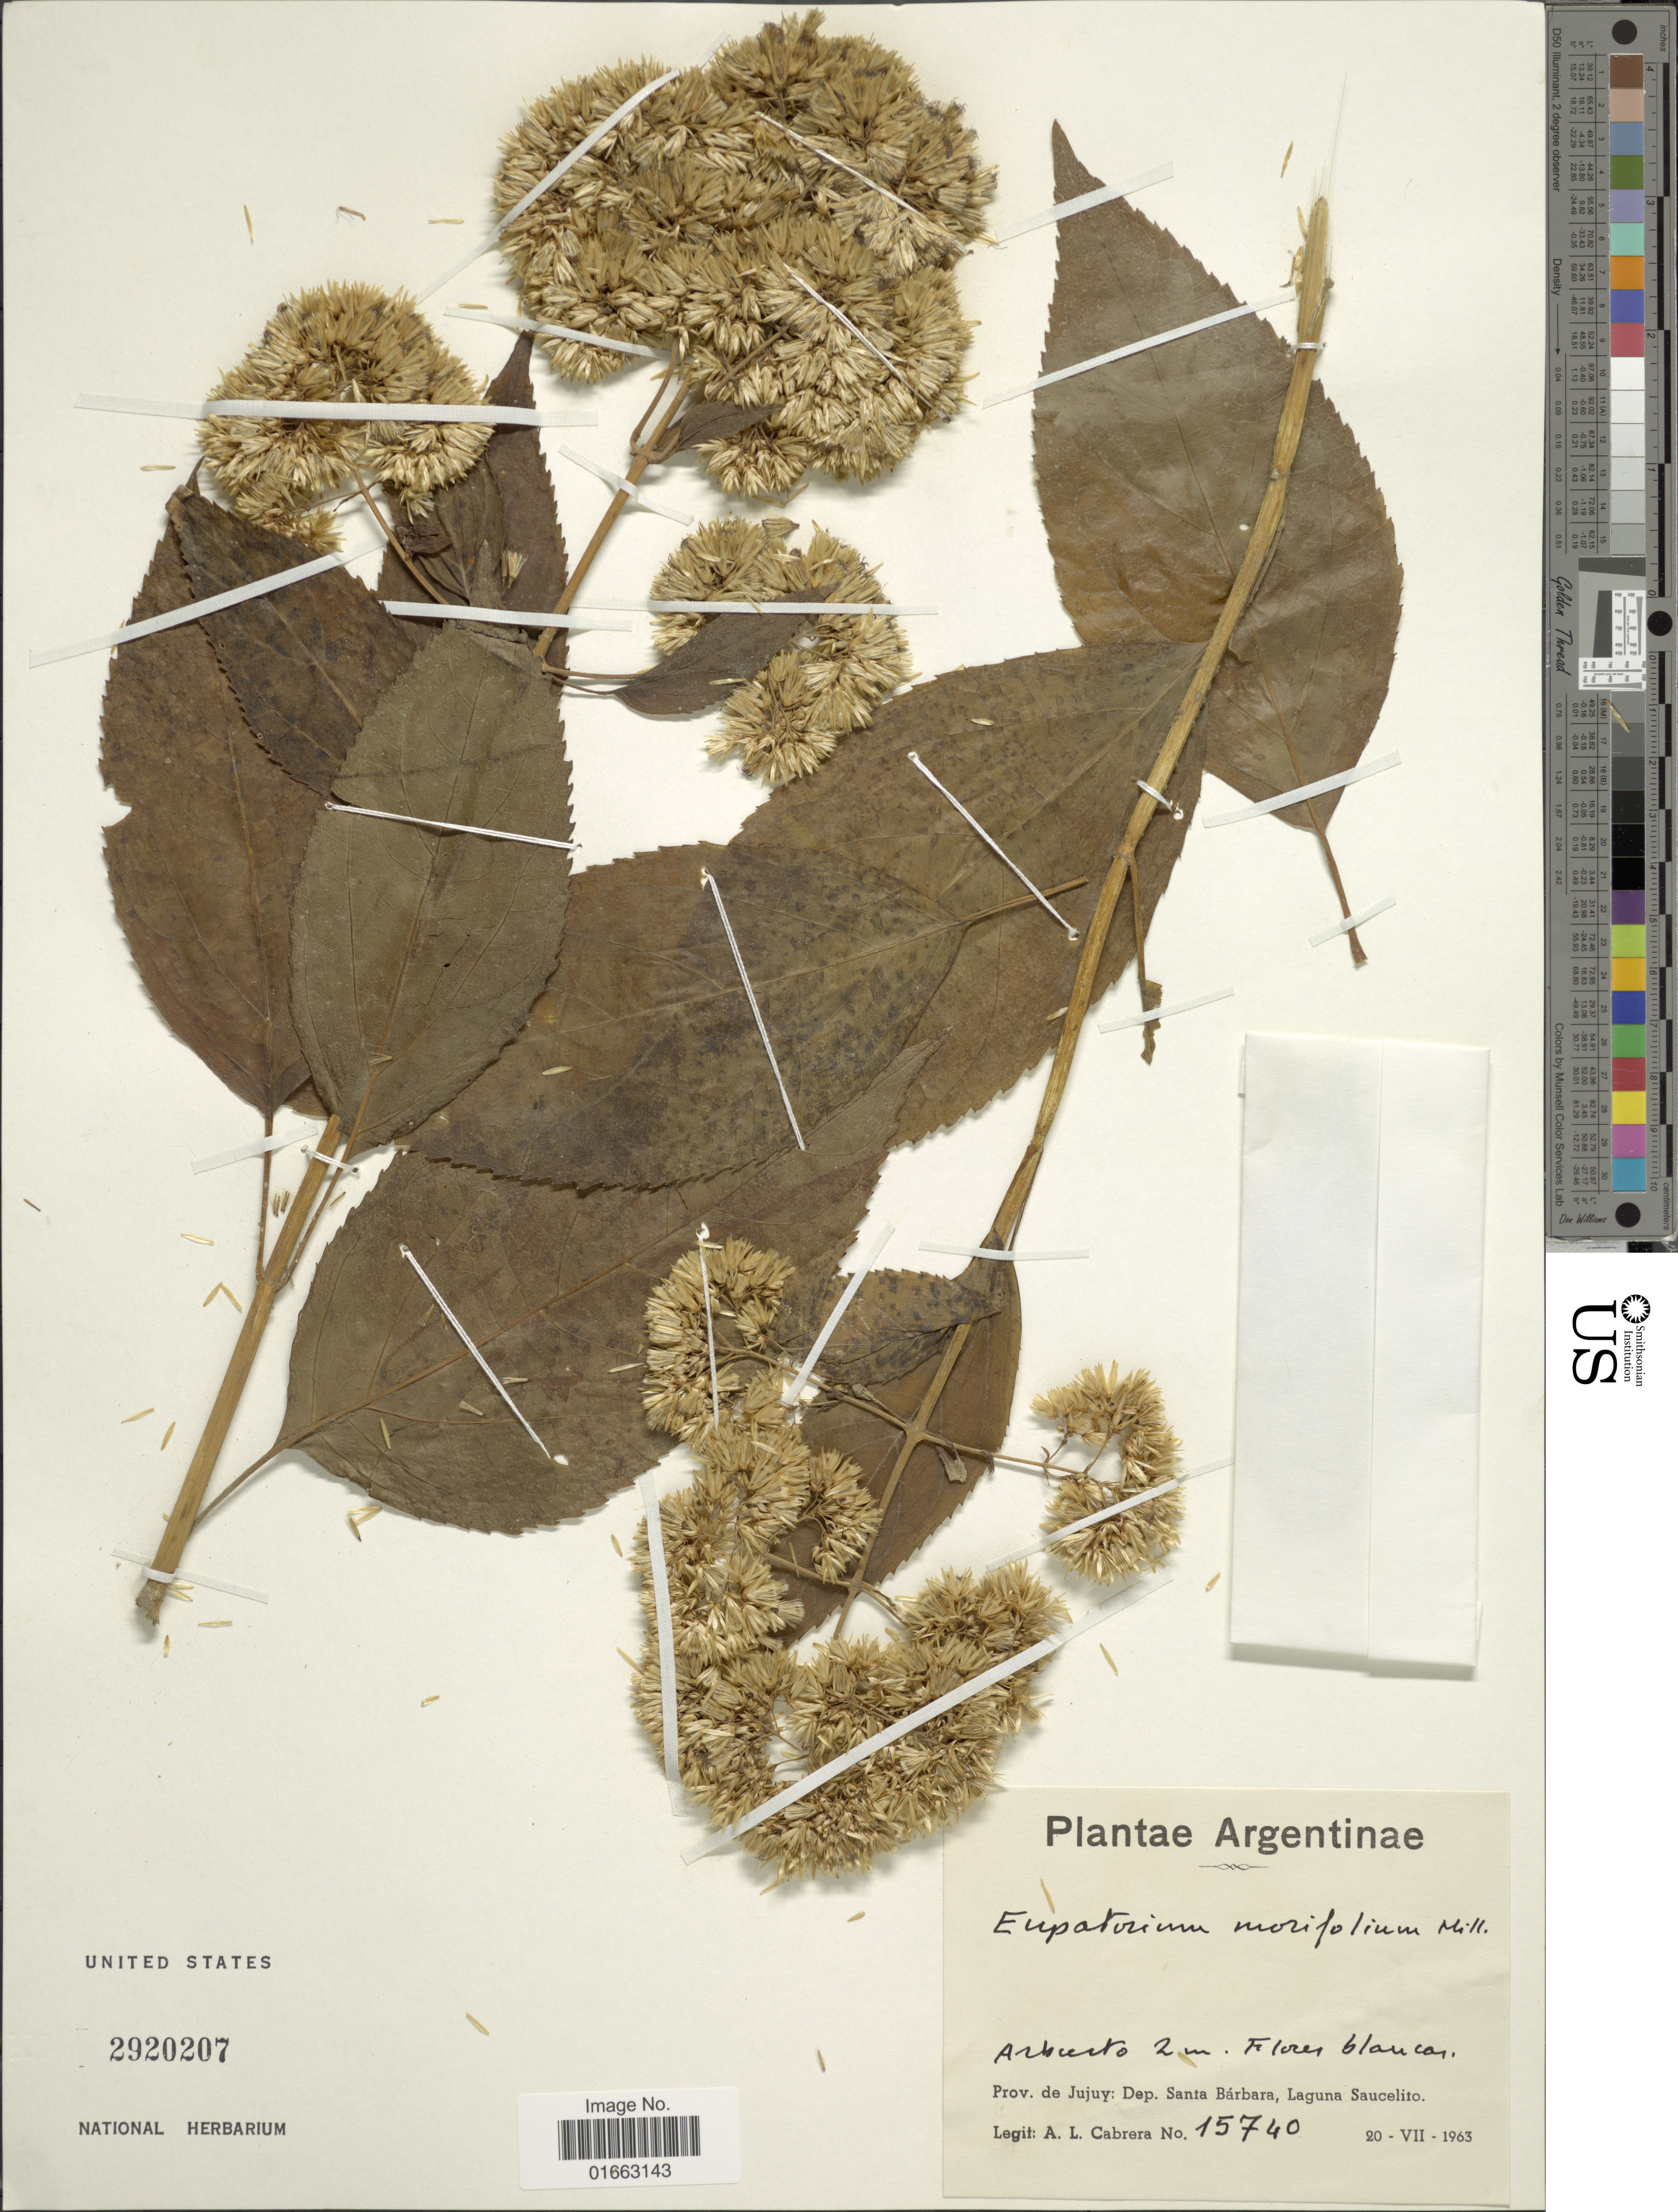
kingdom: Plantae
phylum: Tracheophyta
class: Magnoliopsida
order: Asterales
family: Asteraceae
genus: Critonia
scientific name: Critonia morifolia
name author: (Mill.) R.M. King & H. Rob.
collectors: A. L. Cabrera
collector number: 15740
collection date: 1963-07-20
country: Argentina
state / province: Jujuy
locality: Dep. Santa Bárbara, Laguna Saucelito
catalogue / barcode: US 2920207